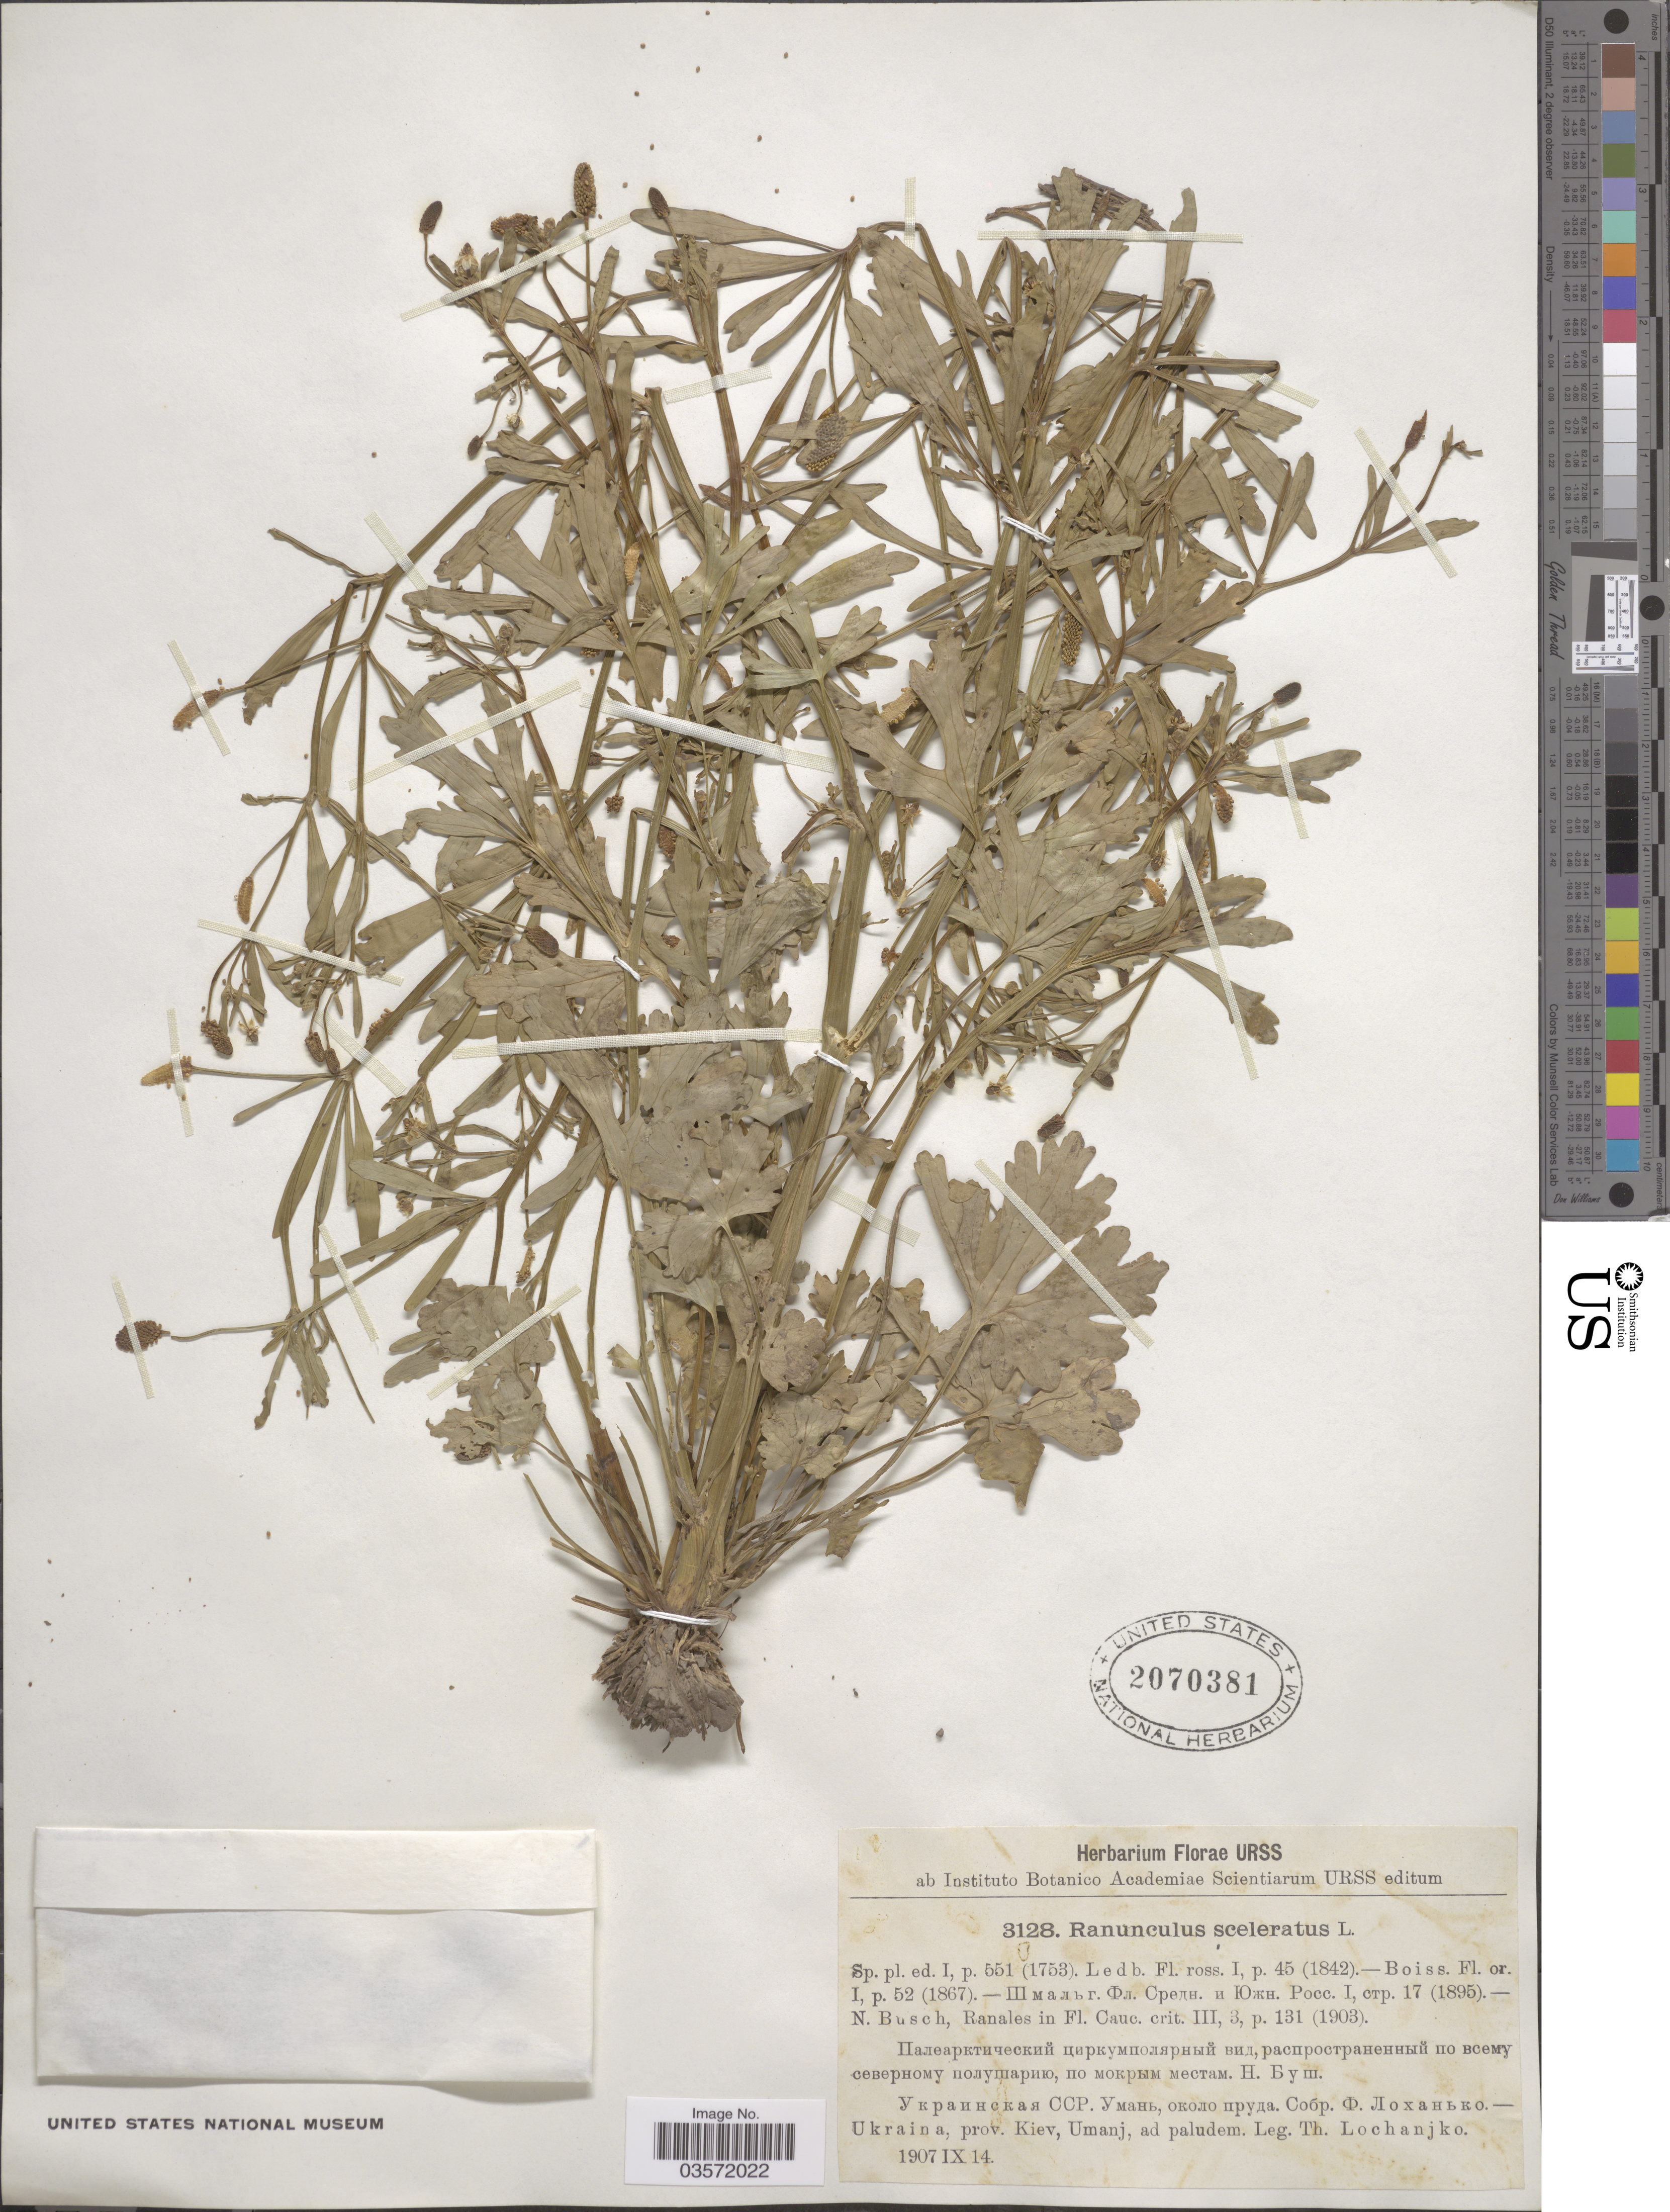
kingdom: Plantae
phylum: Tracheophyta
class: Magnoliopsida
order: Ranunculales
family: Ranunculaceae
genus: Ranunculus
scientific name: Ranunculus sceleratus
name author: L.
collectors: T. Lochanjko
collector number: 3128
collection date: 1907-09-14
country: Ukraine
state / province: Kiev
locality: Ukraina, prov. Kiev, Umanj.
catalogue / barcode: US 2070381